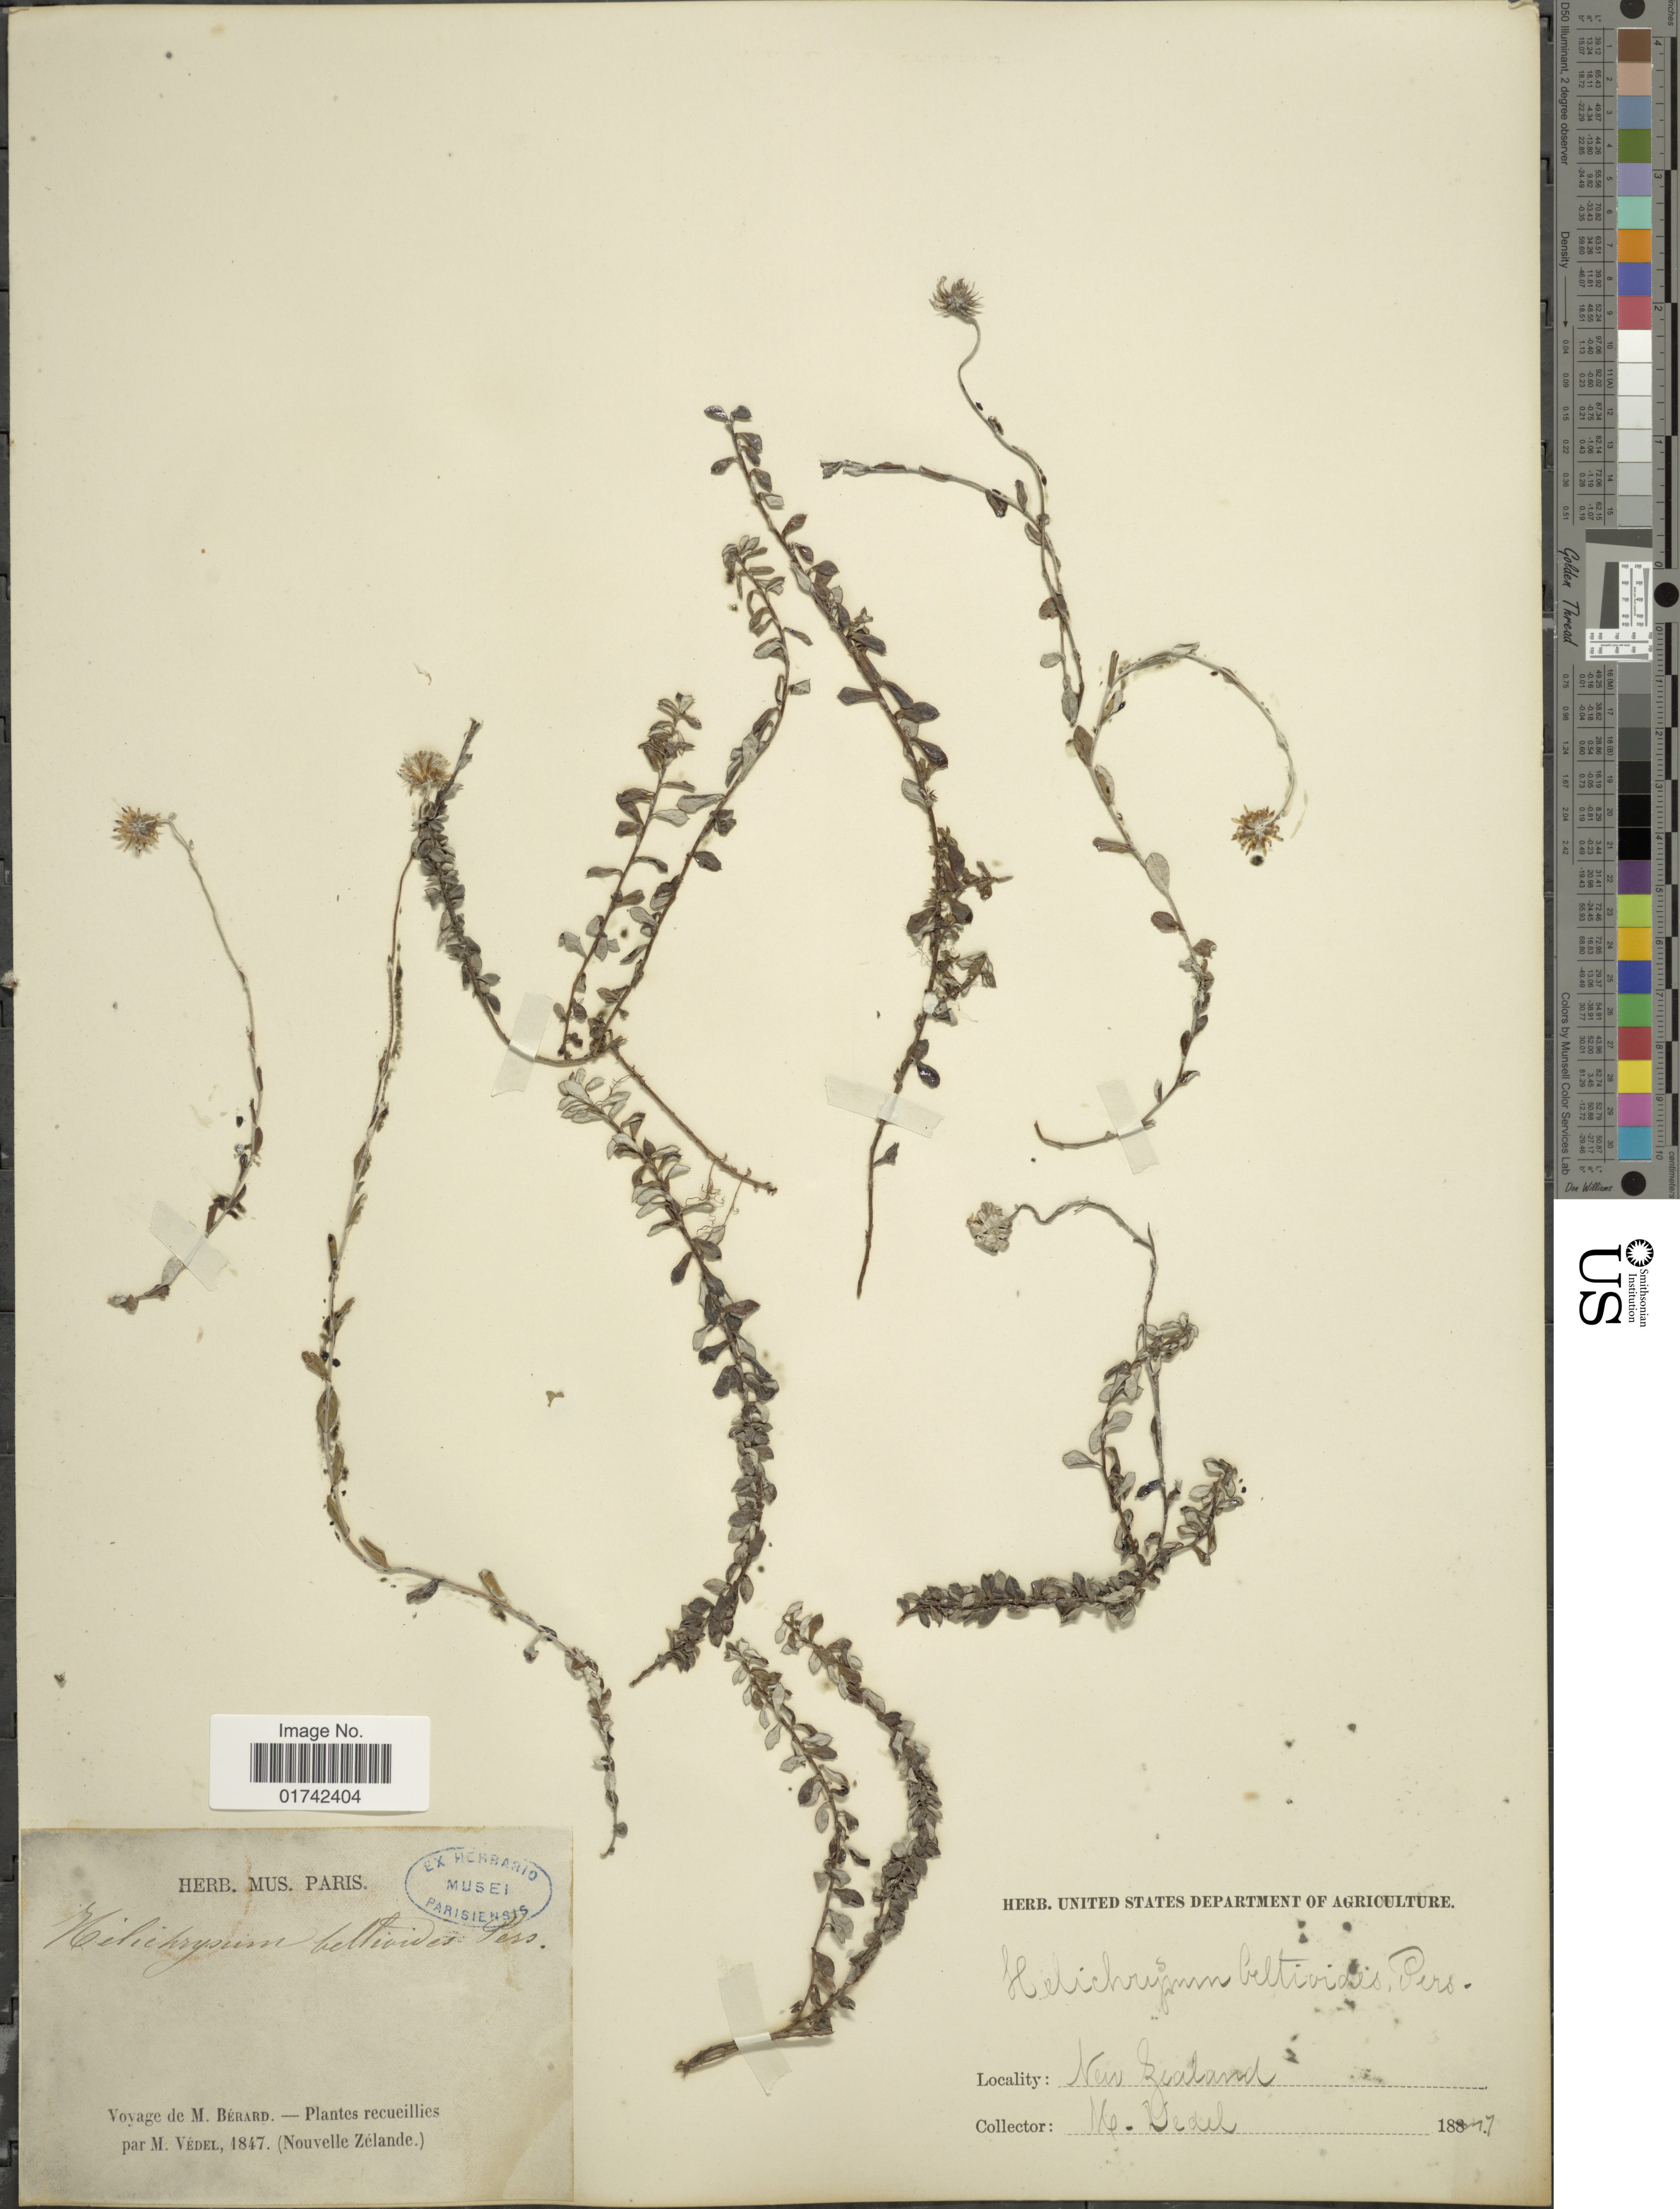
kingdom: Plantae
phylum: Tracheophyta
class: Magnoliopsida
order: Asterales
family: Asteraceae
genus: Helichrysum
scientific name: Helichrysum bellidioides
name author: A. Cunn.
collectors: M. Védel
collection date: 1847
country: New Zealand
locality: Nouvelle Zelande